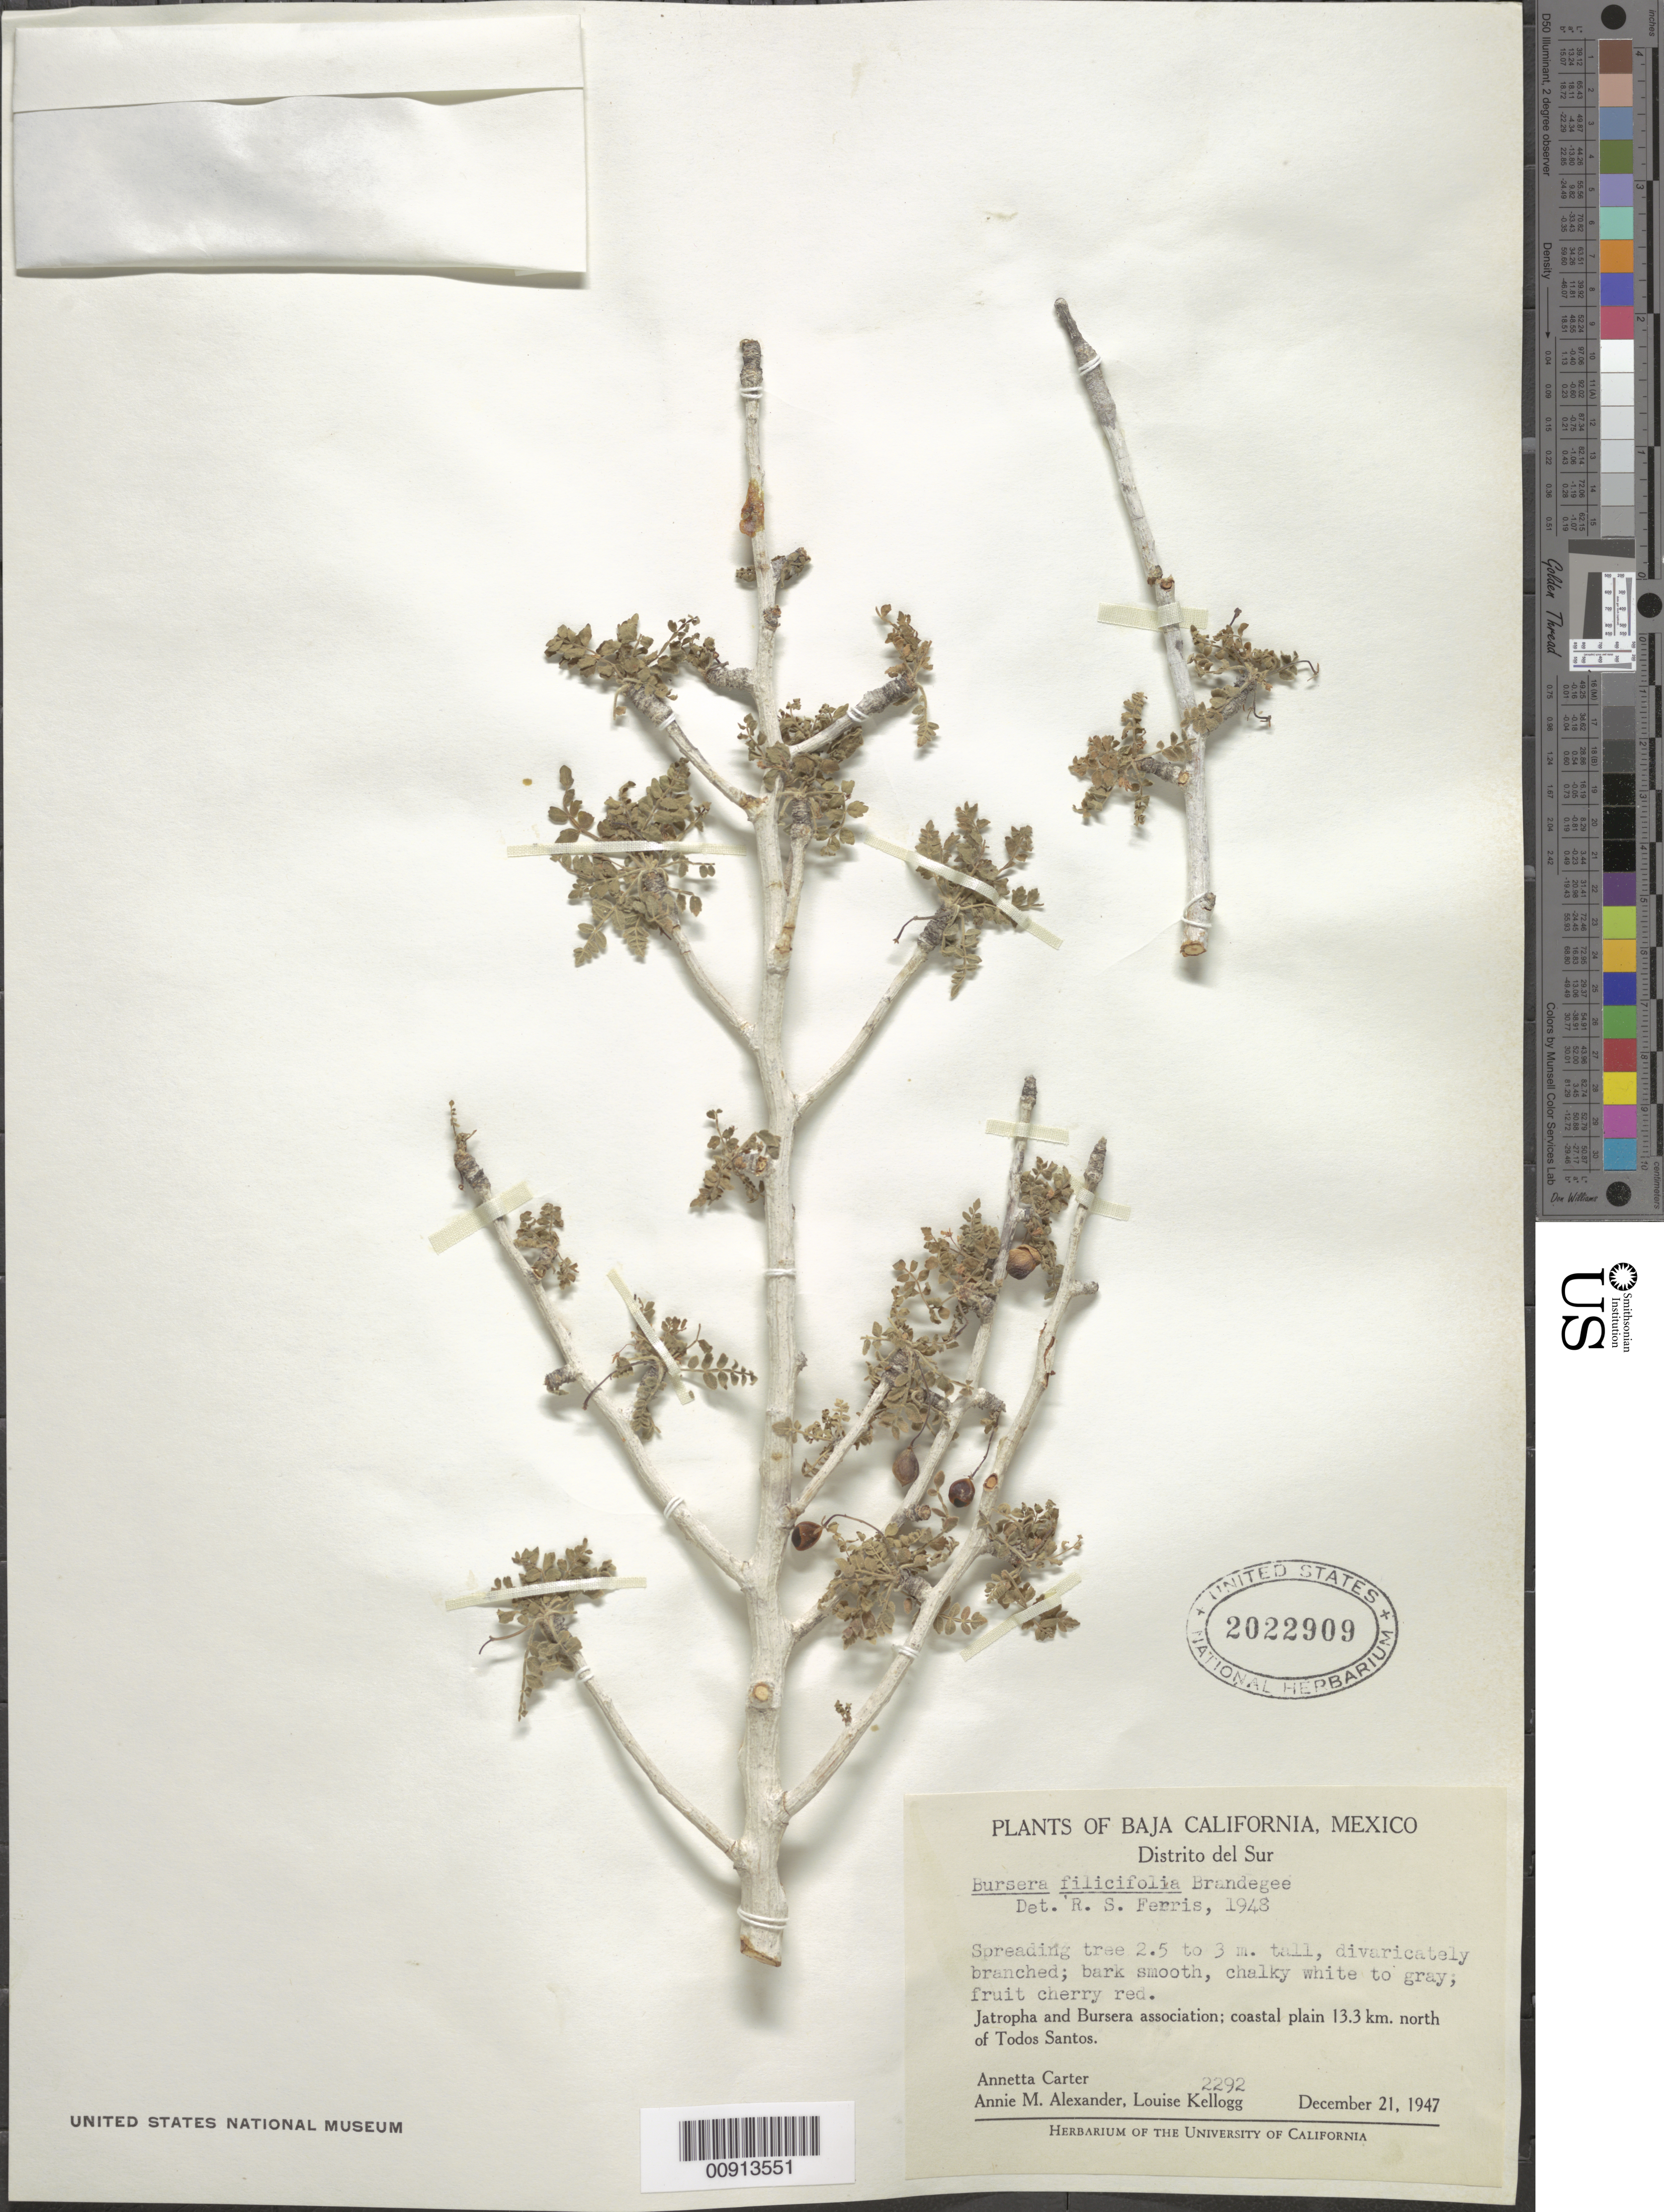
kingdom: Plantae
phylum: Tracheophyta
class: Magnoliopsida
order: Sapindales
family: Burseraceae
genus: Bursera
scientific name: Bursera filicifolia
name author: Brandegee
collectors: A. Carter, A. M. Alexander & L. Kellogg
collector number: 2292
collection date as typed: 21 Dec 1947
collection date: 1947-12-21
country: Mexico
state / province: Baja California Sur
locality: Coastal plain 13.3 km. north of Todos Santos. Baja California, Distrito del Sur.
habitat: Coastal plain. Jatropha and Bursera association.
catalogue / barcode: US 2022909